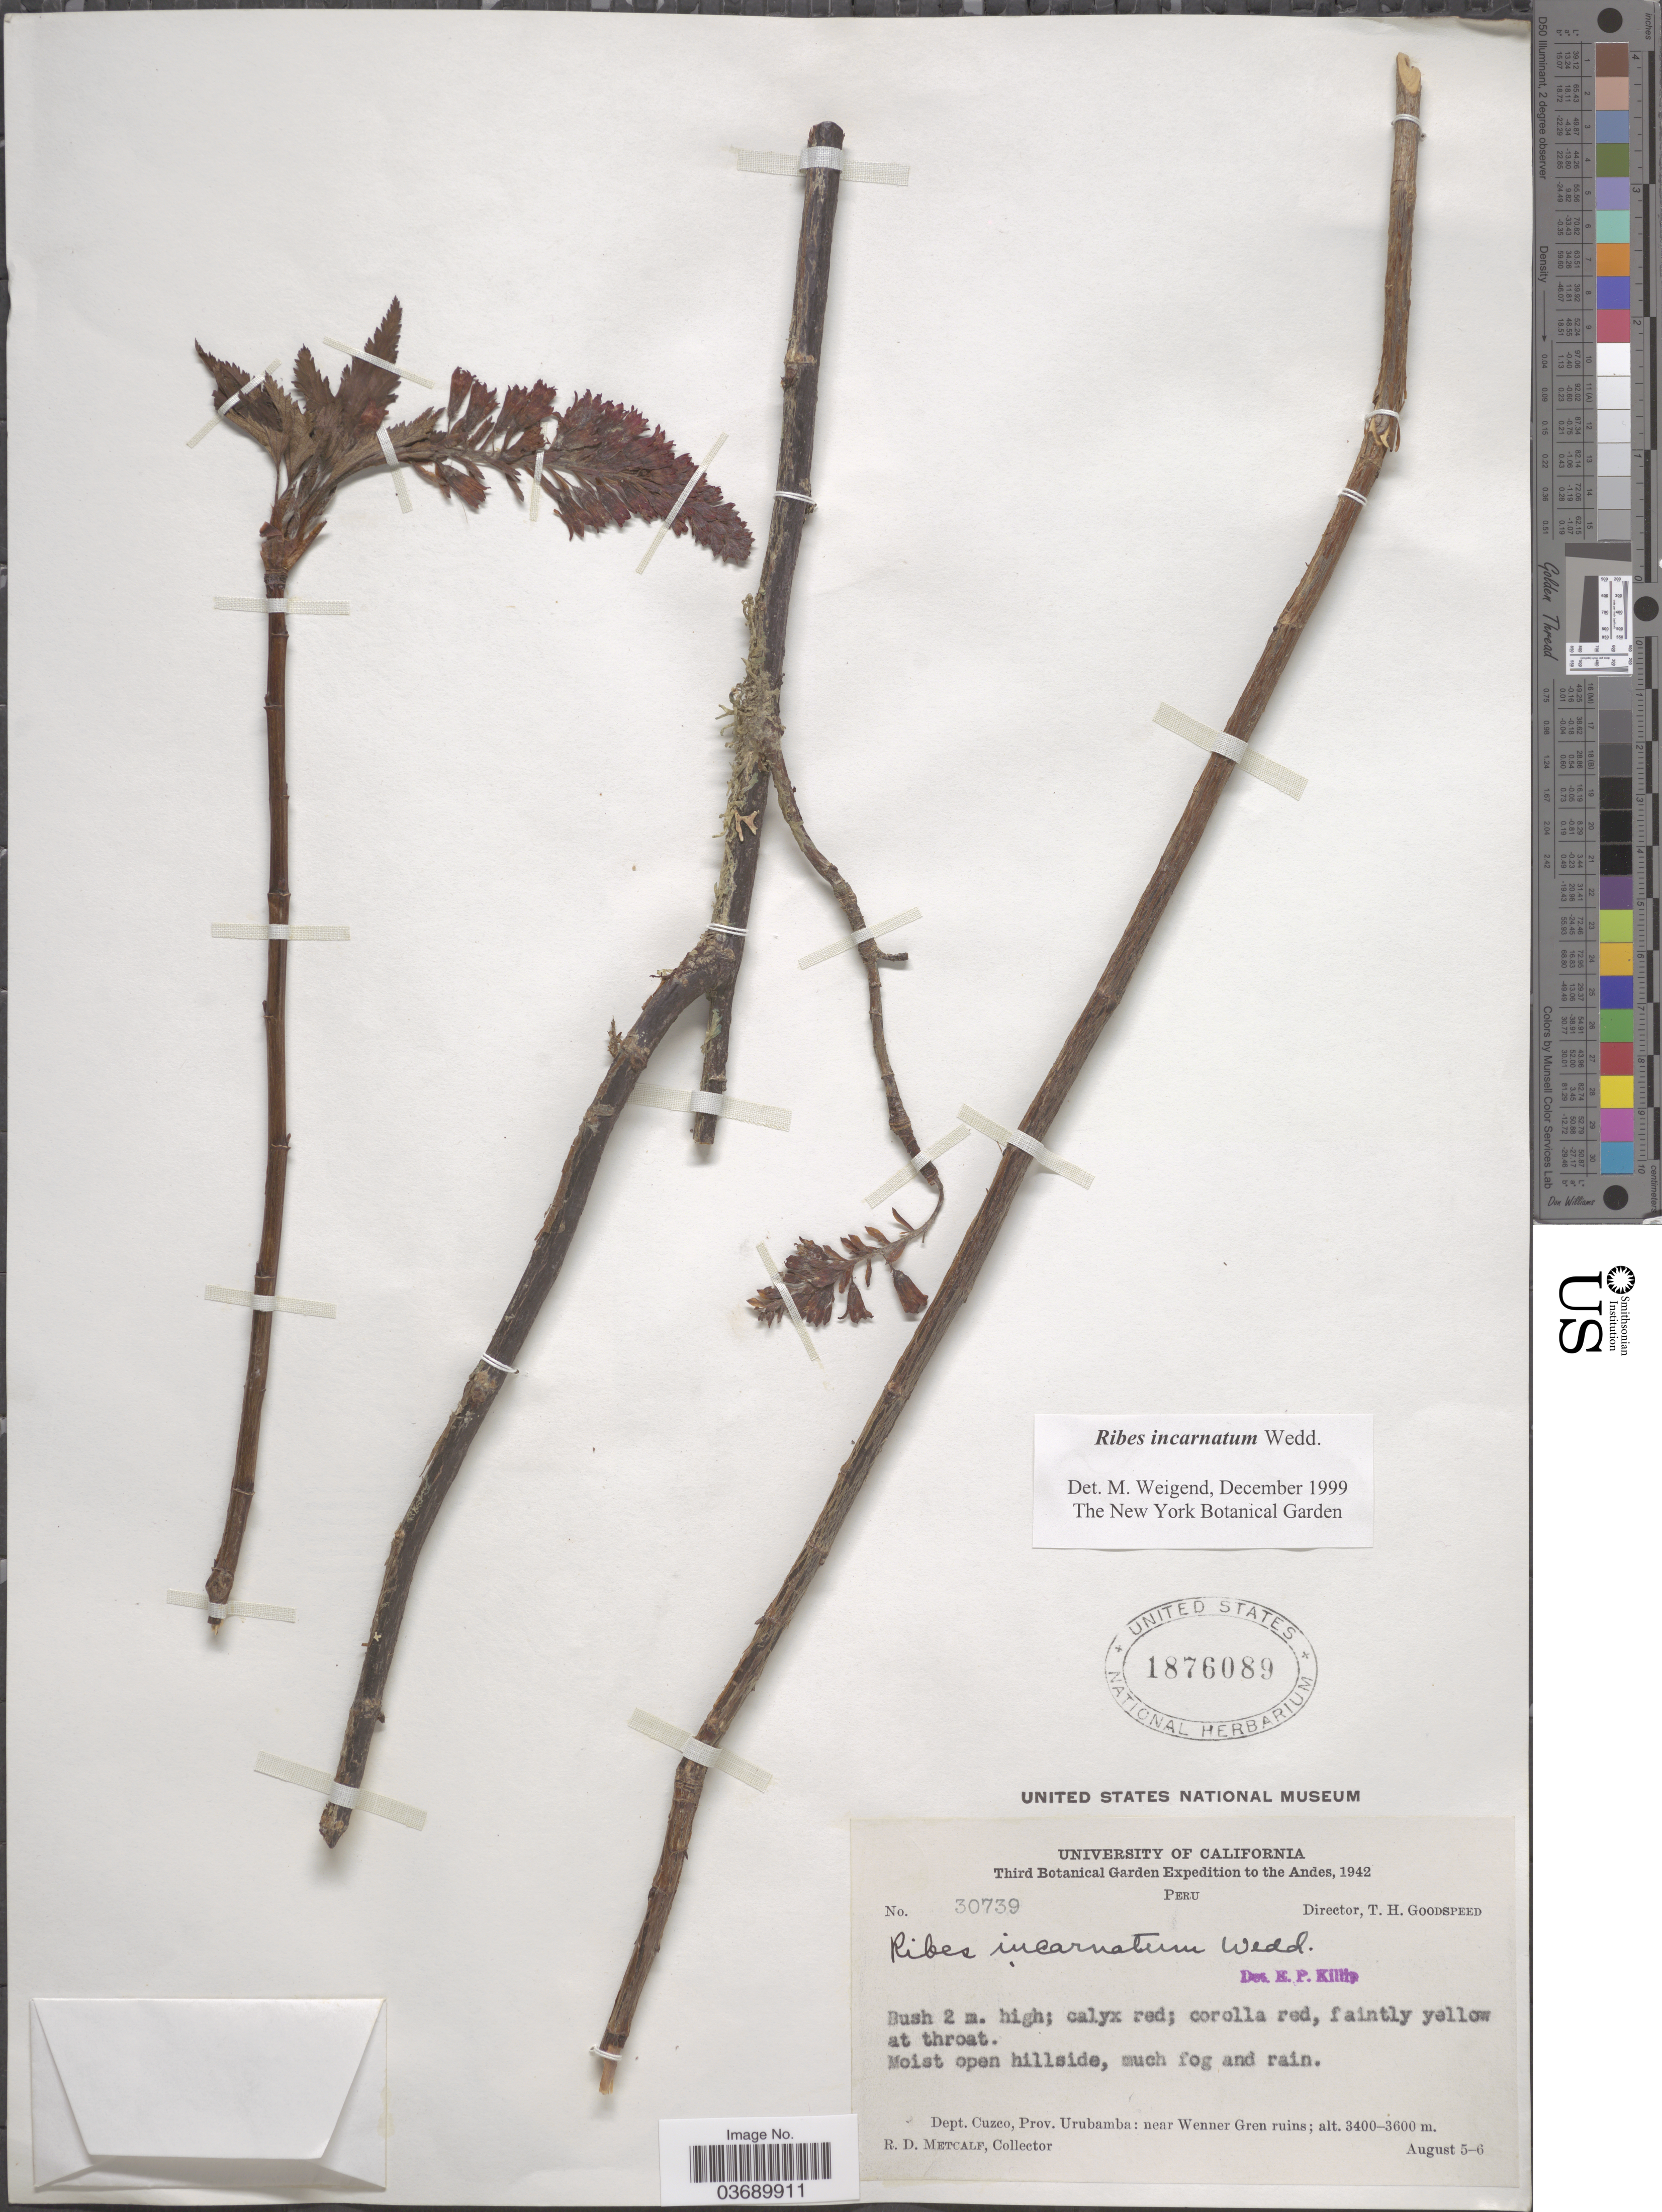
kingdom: Plantae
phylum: Tracheophyta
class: Magnoliopsida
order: Saxifragales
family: Grossulariaceae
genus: Ribes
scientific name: Ribes incarnatum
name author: Wedd.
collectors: R. D. Metcalf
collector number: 30739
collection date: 1942-08-05/1942-08-06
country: Peru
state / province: Cusco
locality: The Andes. Dept. Cuzco, Prov. Urubamba: near Wenner Gren ruins.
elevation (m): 3400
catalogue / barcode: US 1876089